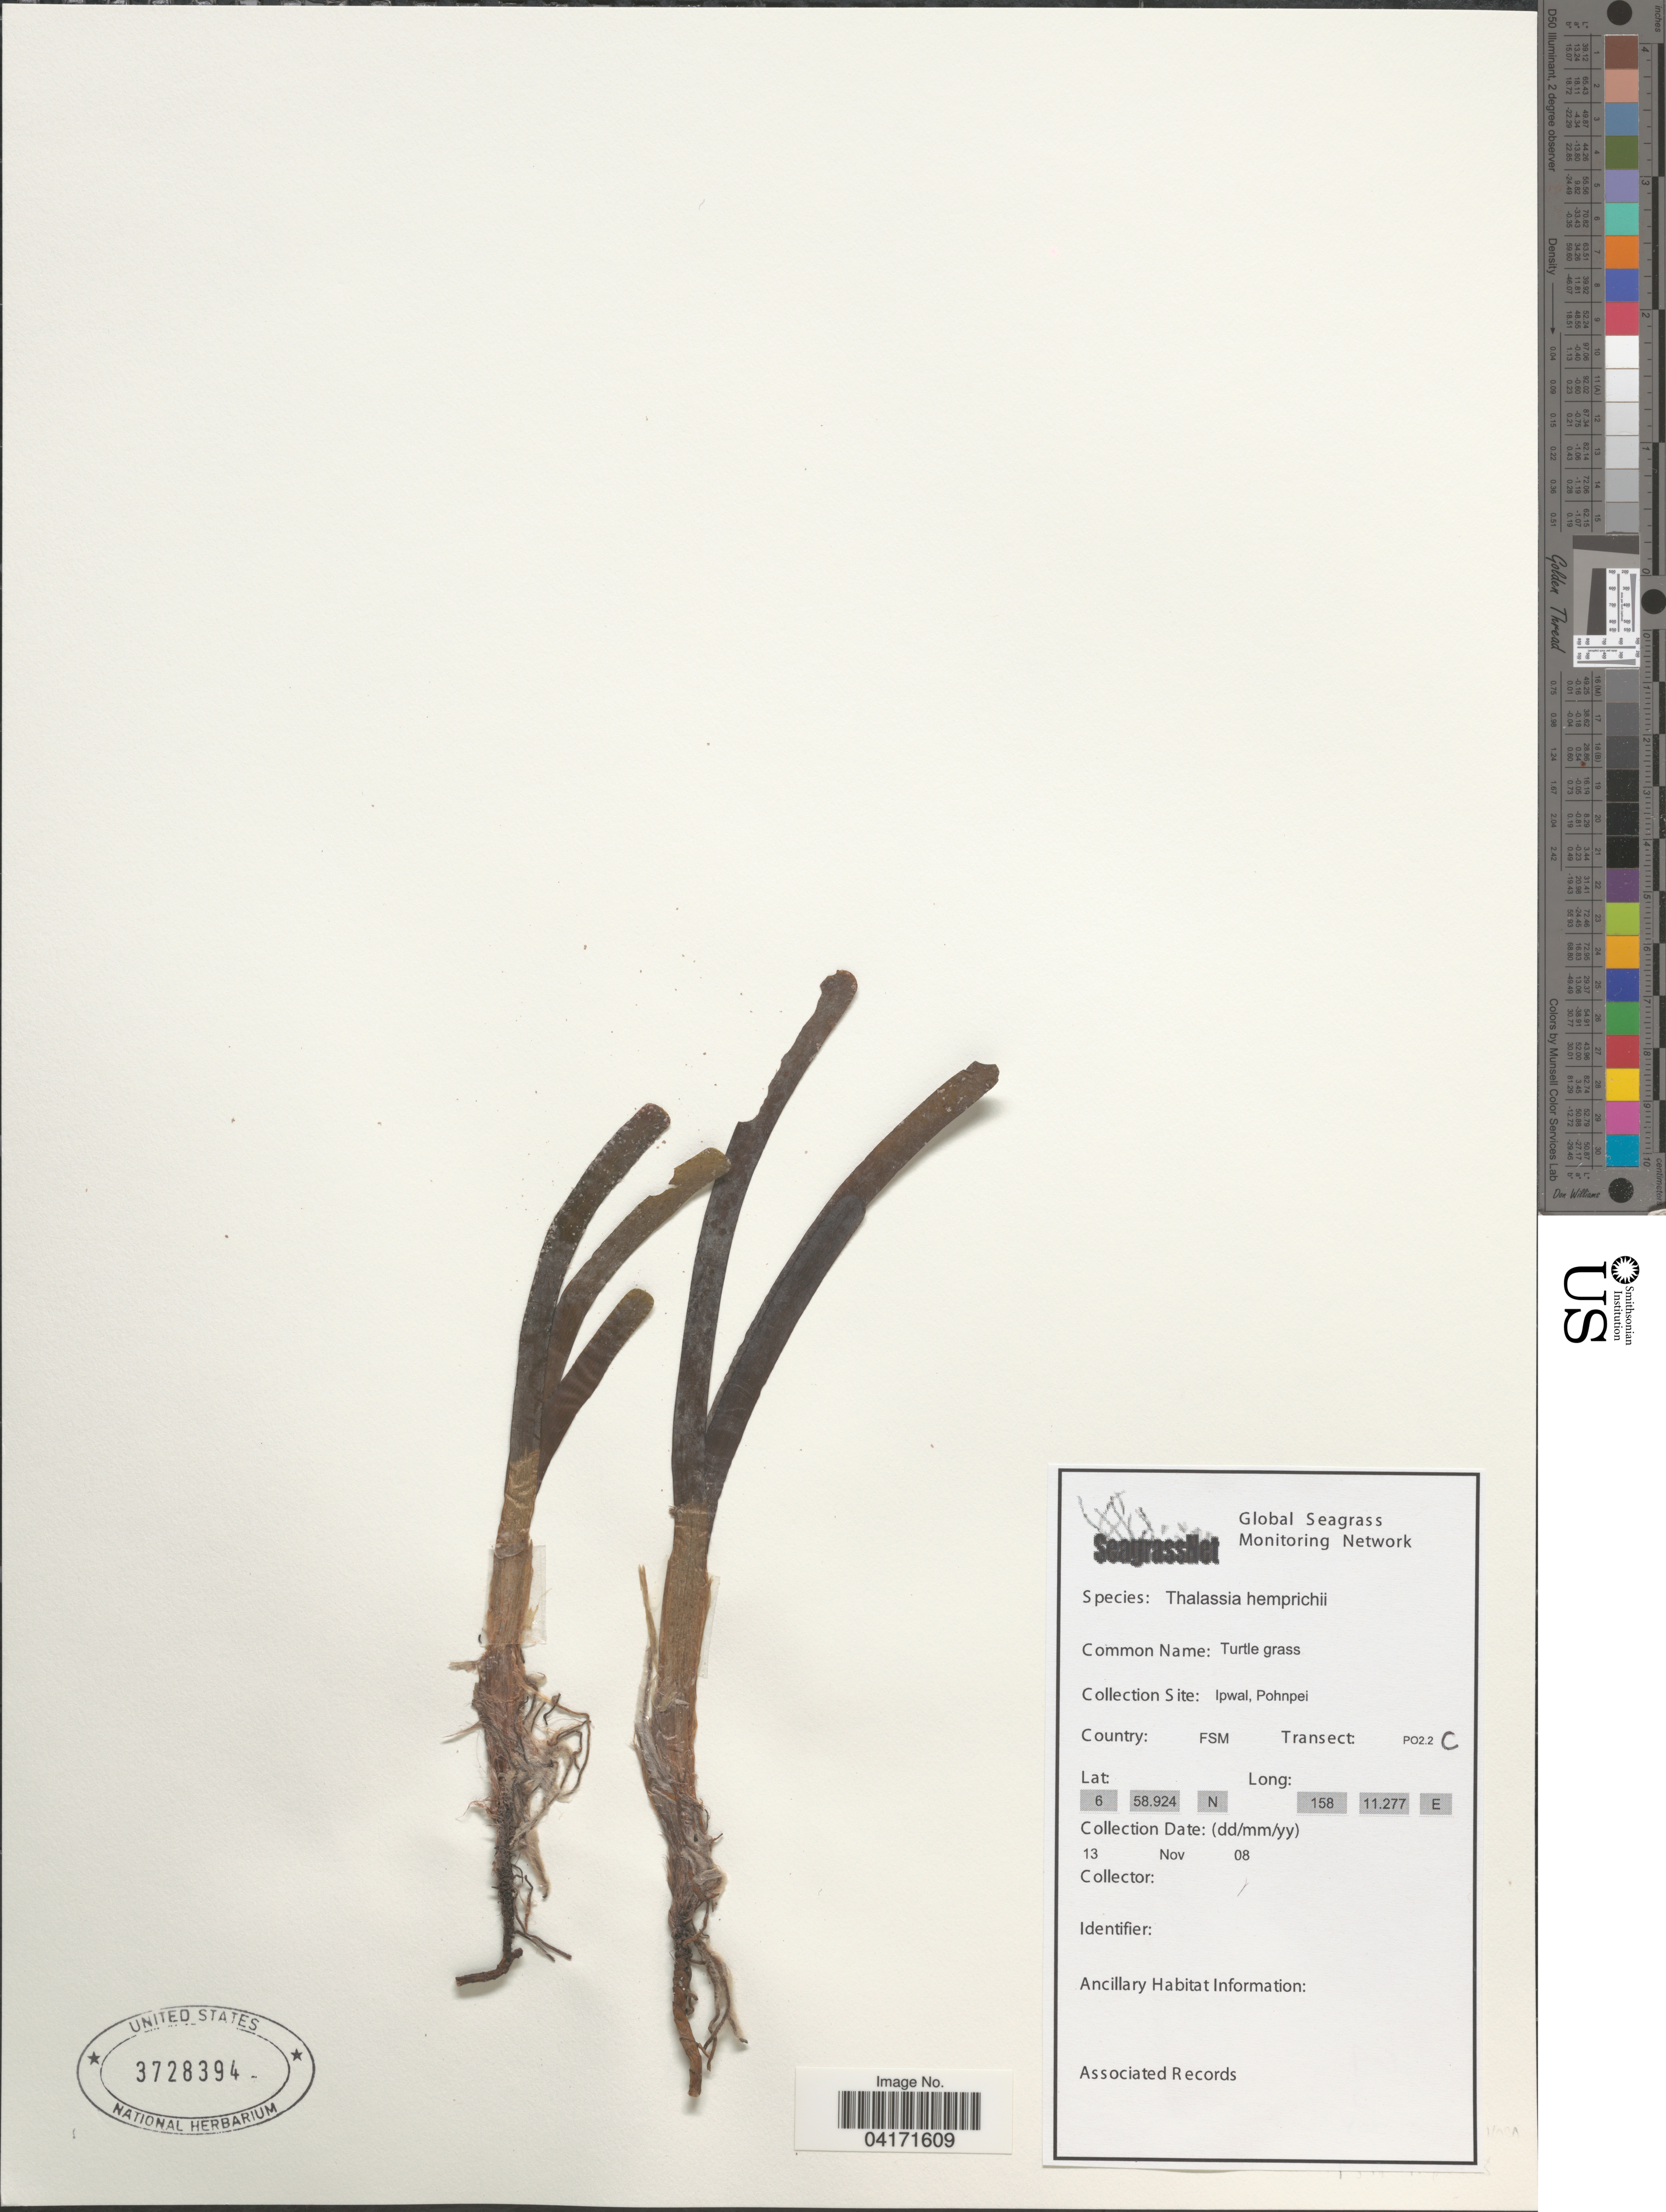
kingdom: Plantae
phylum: Tracheophyta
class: Liliopsida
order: Alismatales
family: Hydrocharitaceae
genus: Thalassia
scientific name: Thalassia hemprichii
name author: Asch.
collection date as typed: Transcribed d/m/y: 13/11/8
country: Micronesia, Federated States of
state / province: Pohnpei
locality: Ipwal. Transect: PO2.2 C.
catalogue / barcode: US 3728394